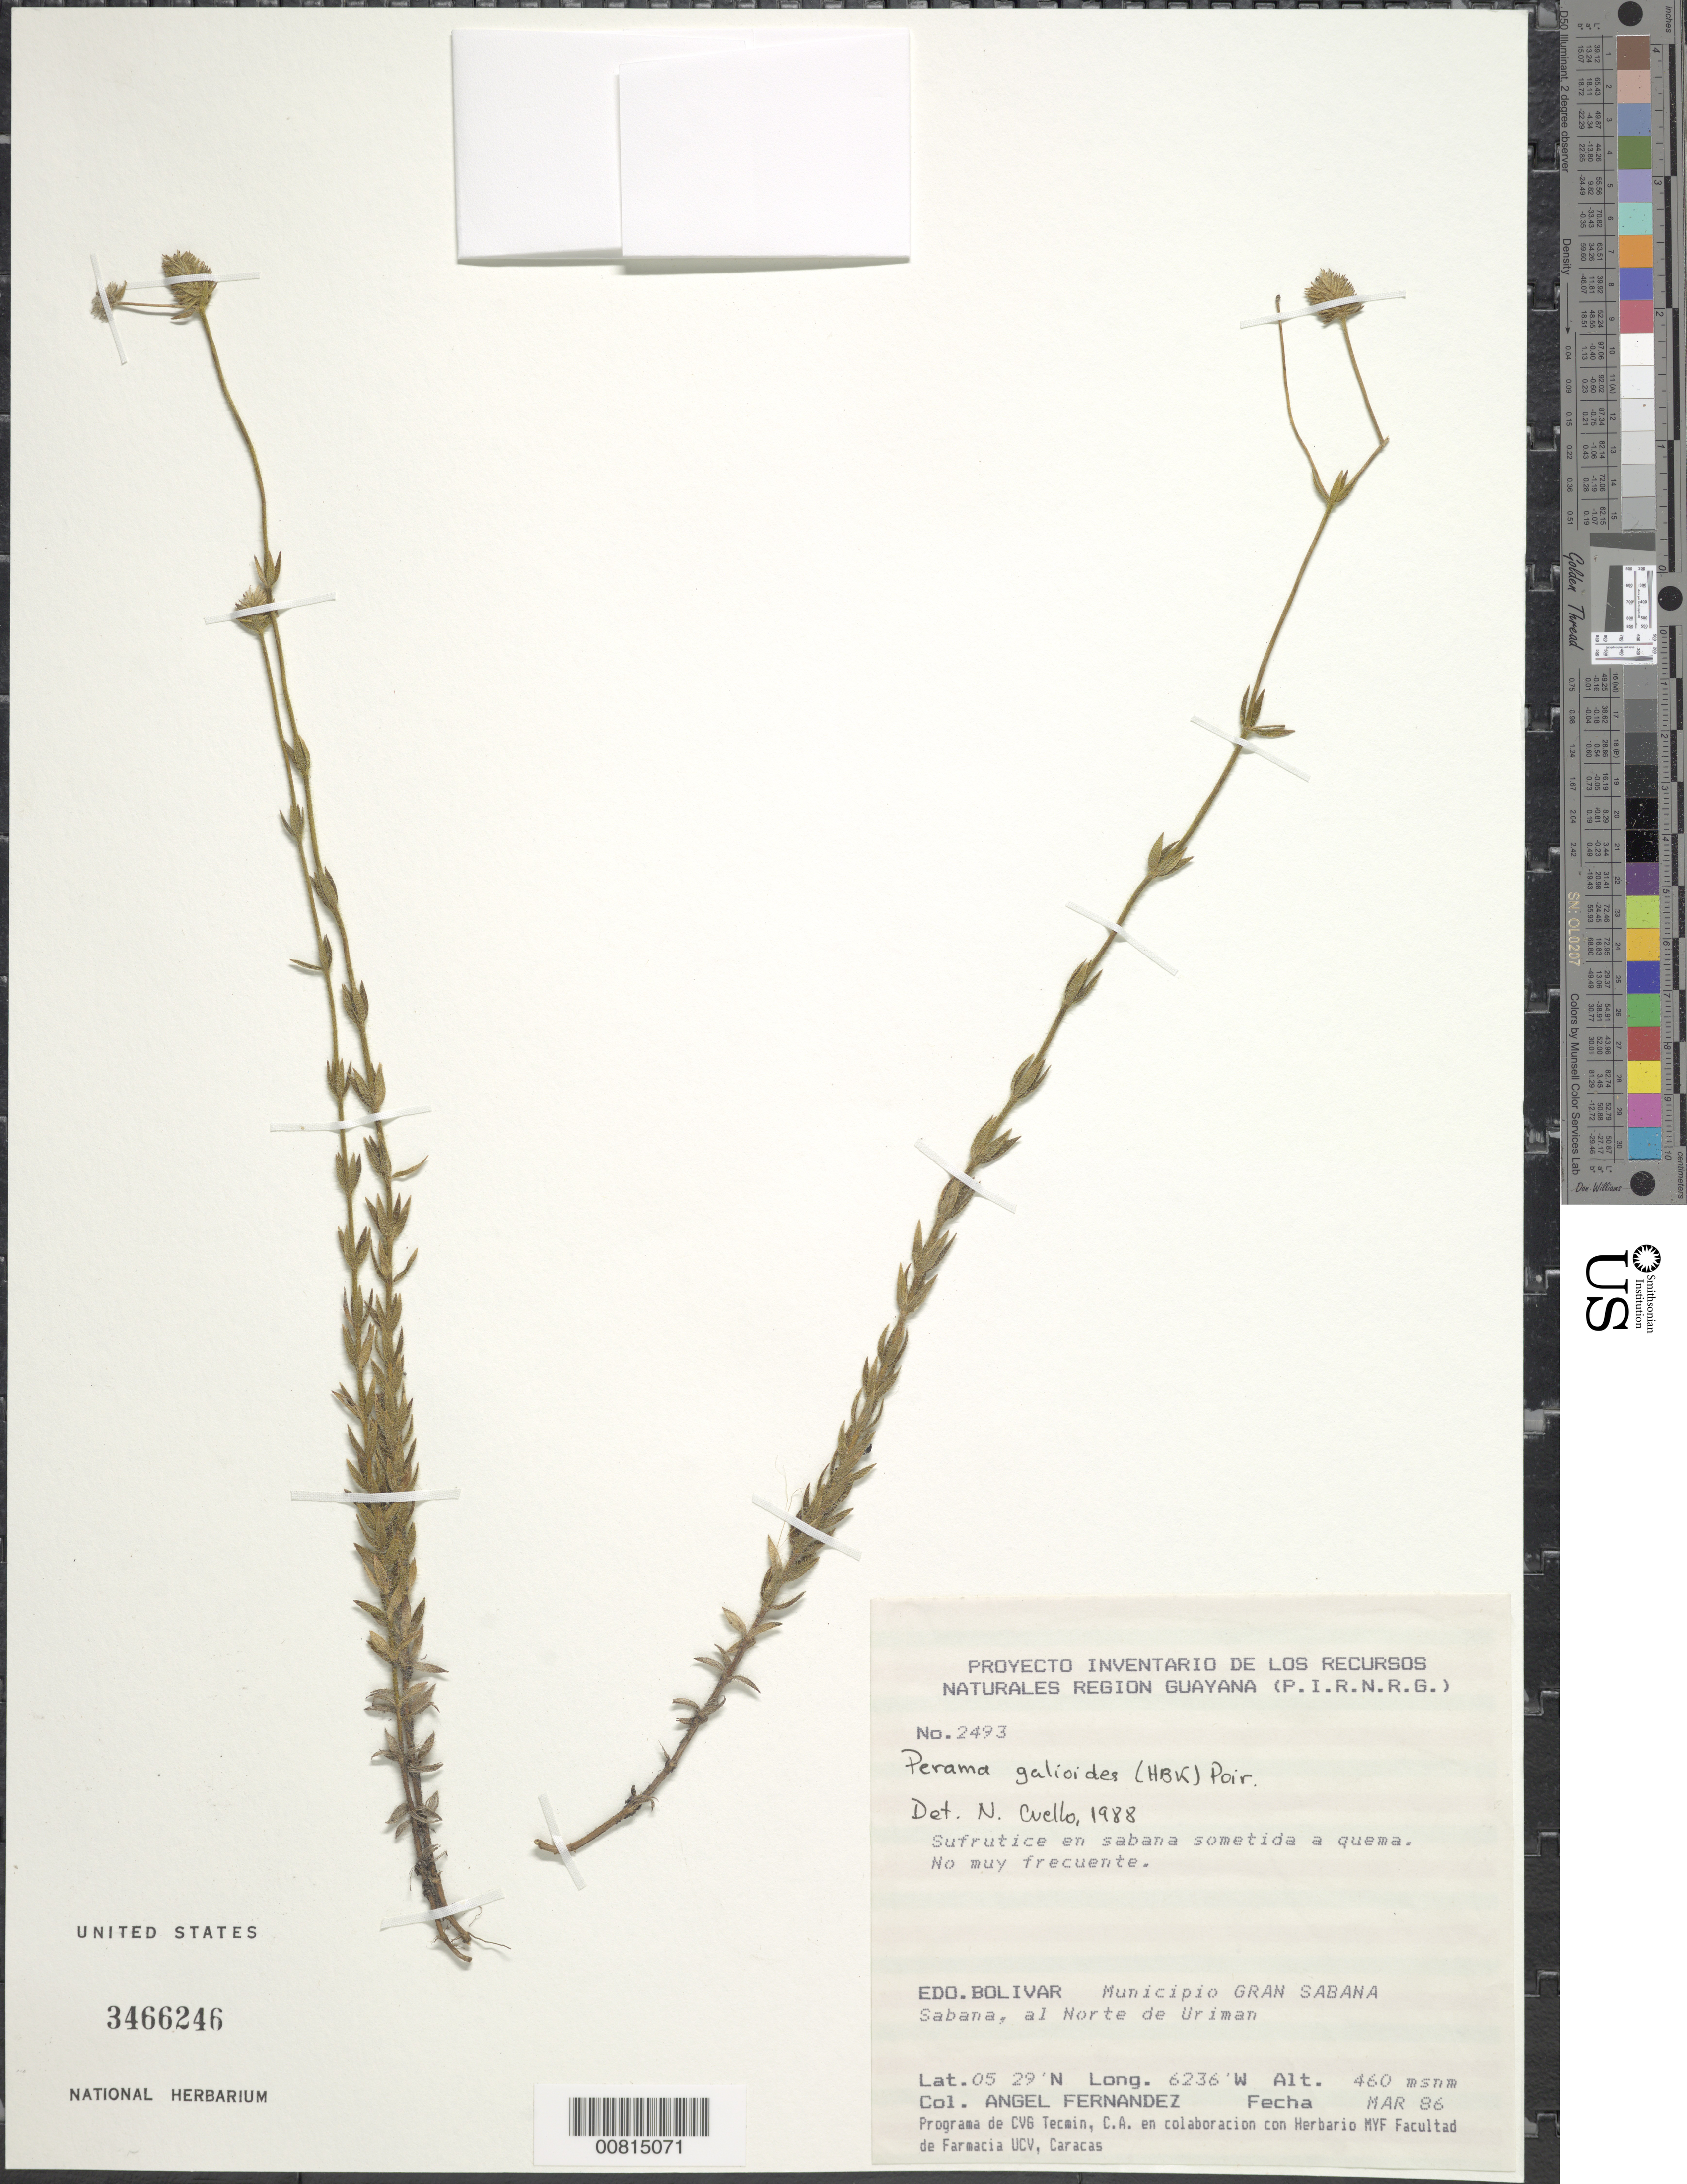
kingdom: Plantae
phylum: Tracheophyta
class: Magnoliopsida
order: Gentianales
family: Rubiaceae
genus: Perama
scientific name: Perama galioides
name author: (Kunth) Poir.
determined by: Cuello, Nidia L.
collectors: A. Fernández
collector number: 2493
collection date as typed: Mar-86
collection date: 1986-03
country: Venezuela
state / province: Bolívar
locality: Mun. Gran Sabana, N de Uriman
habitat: Sabana sometida a quema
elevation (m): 460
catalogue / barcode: US 3466246